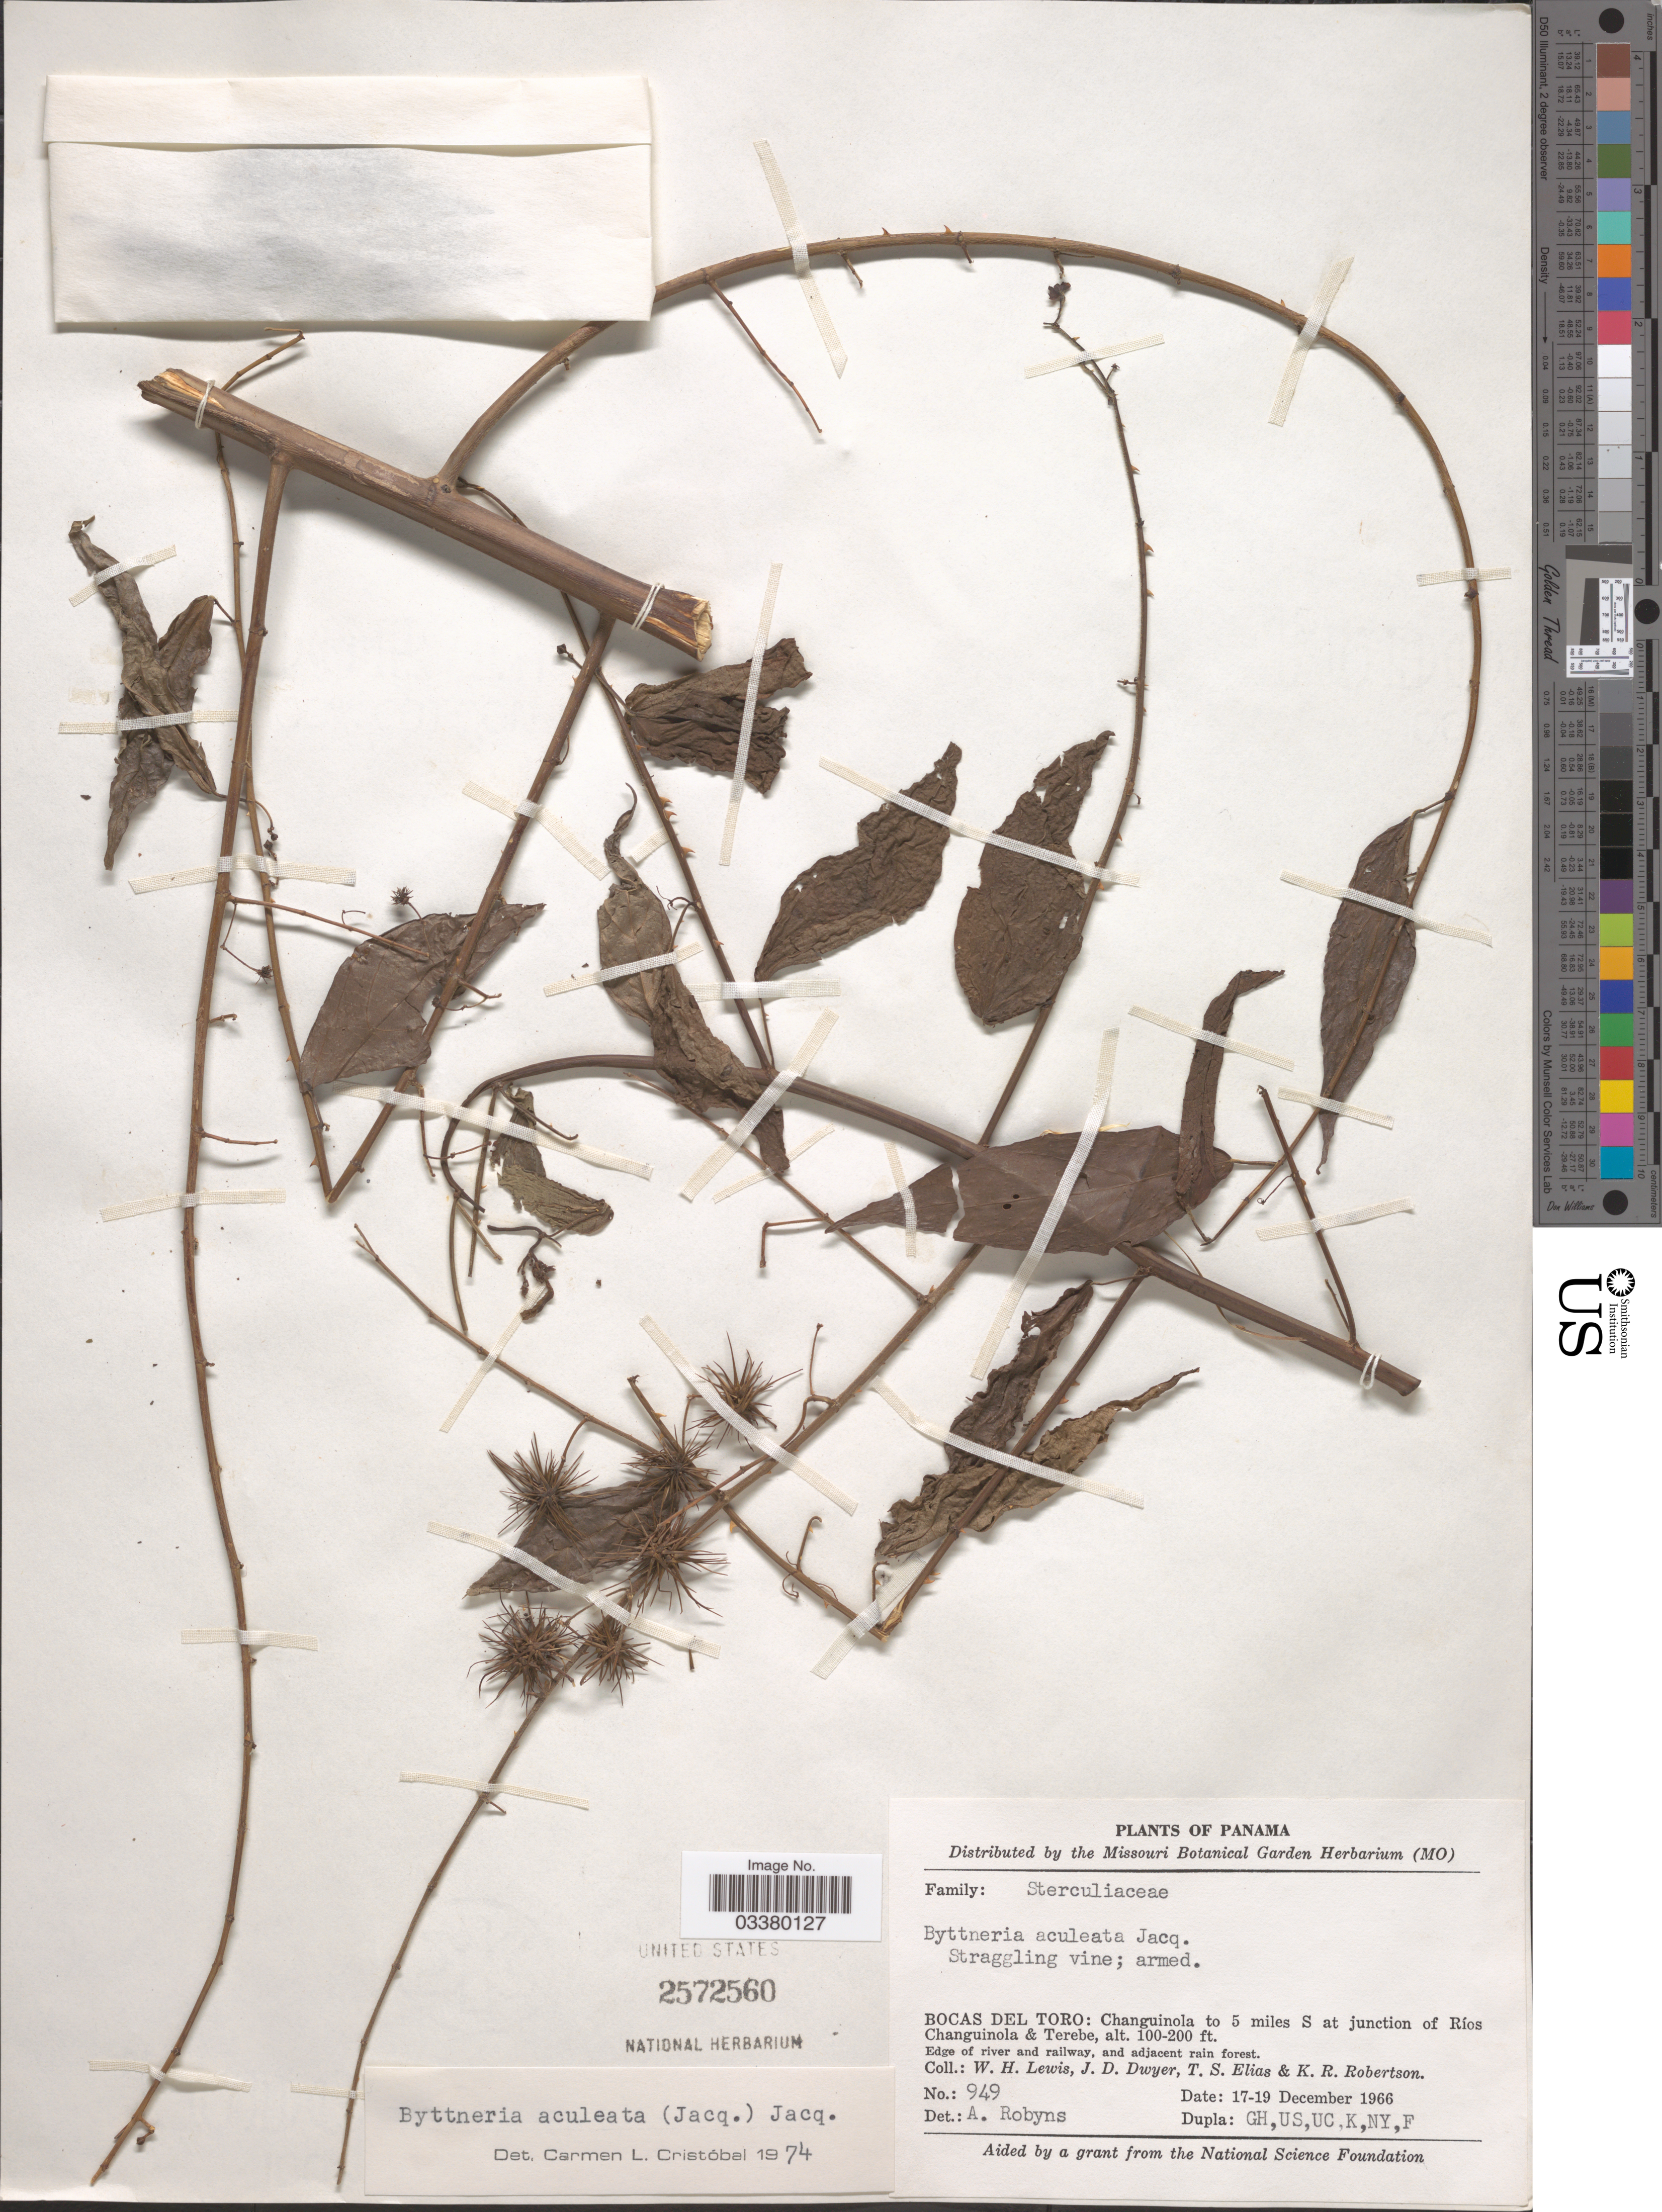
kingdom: Plantae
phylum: Tracheophyta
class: Magnoliopsida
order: Malvales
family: Malvaceae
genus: Byttneria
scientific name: Byttneria aculeata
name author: (Jacq.) Jacq.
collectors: W. H. Lewis, J. D. Dwyer, T. S. Elias & K. Robertson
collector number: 949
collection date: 1966-12-17/1966-12-19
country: Panama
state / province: Bocas del Toro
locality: Changuinola to 5 miles S at junction of Ríos Changuinola & Terebe.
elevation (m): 30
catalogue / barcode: US 2572560